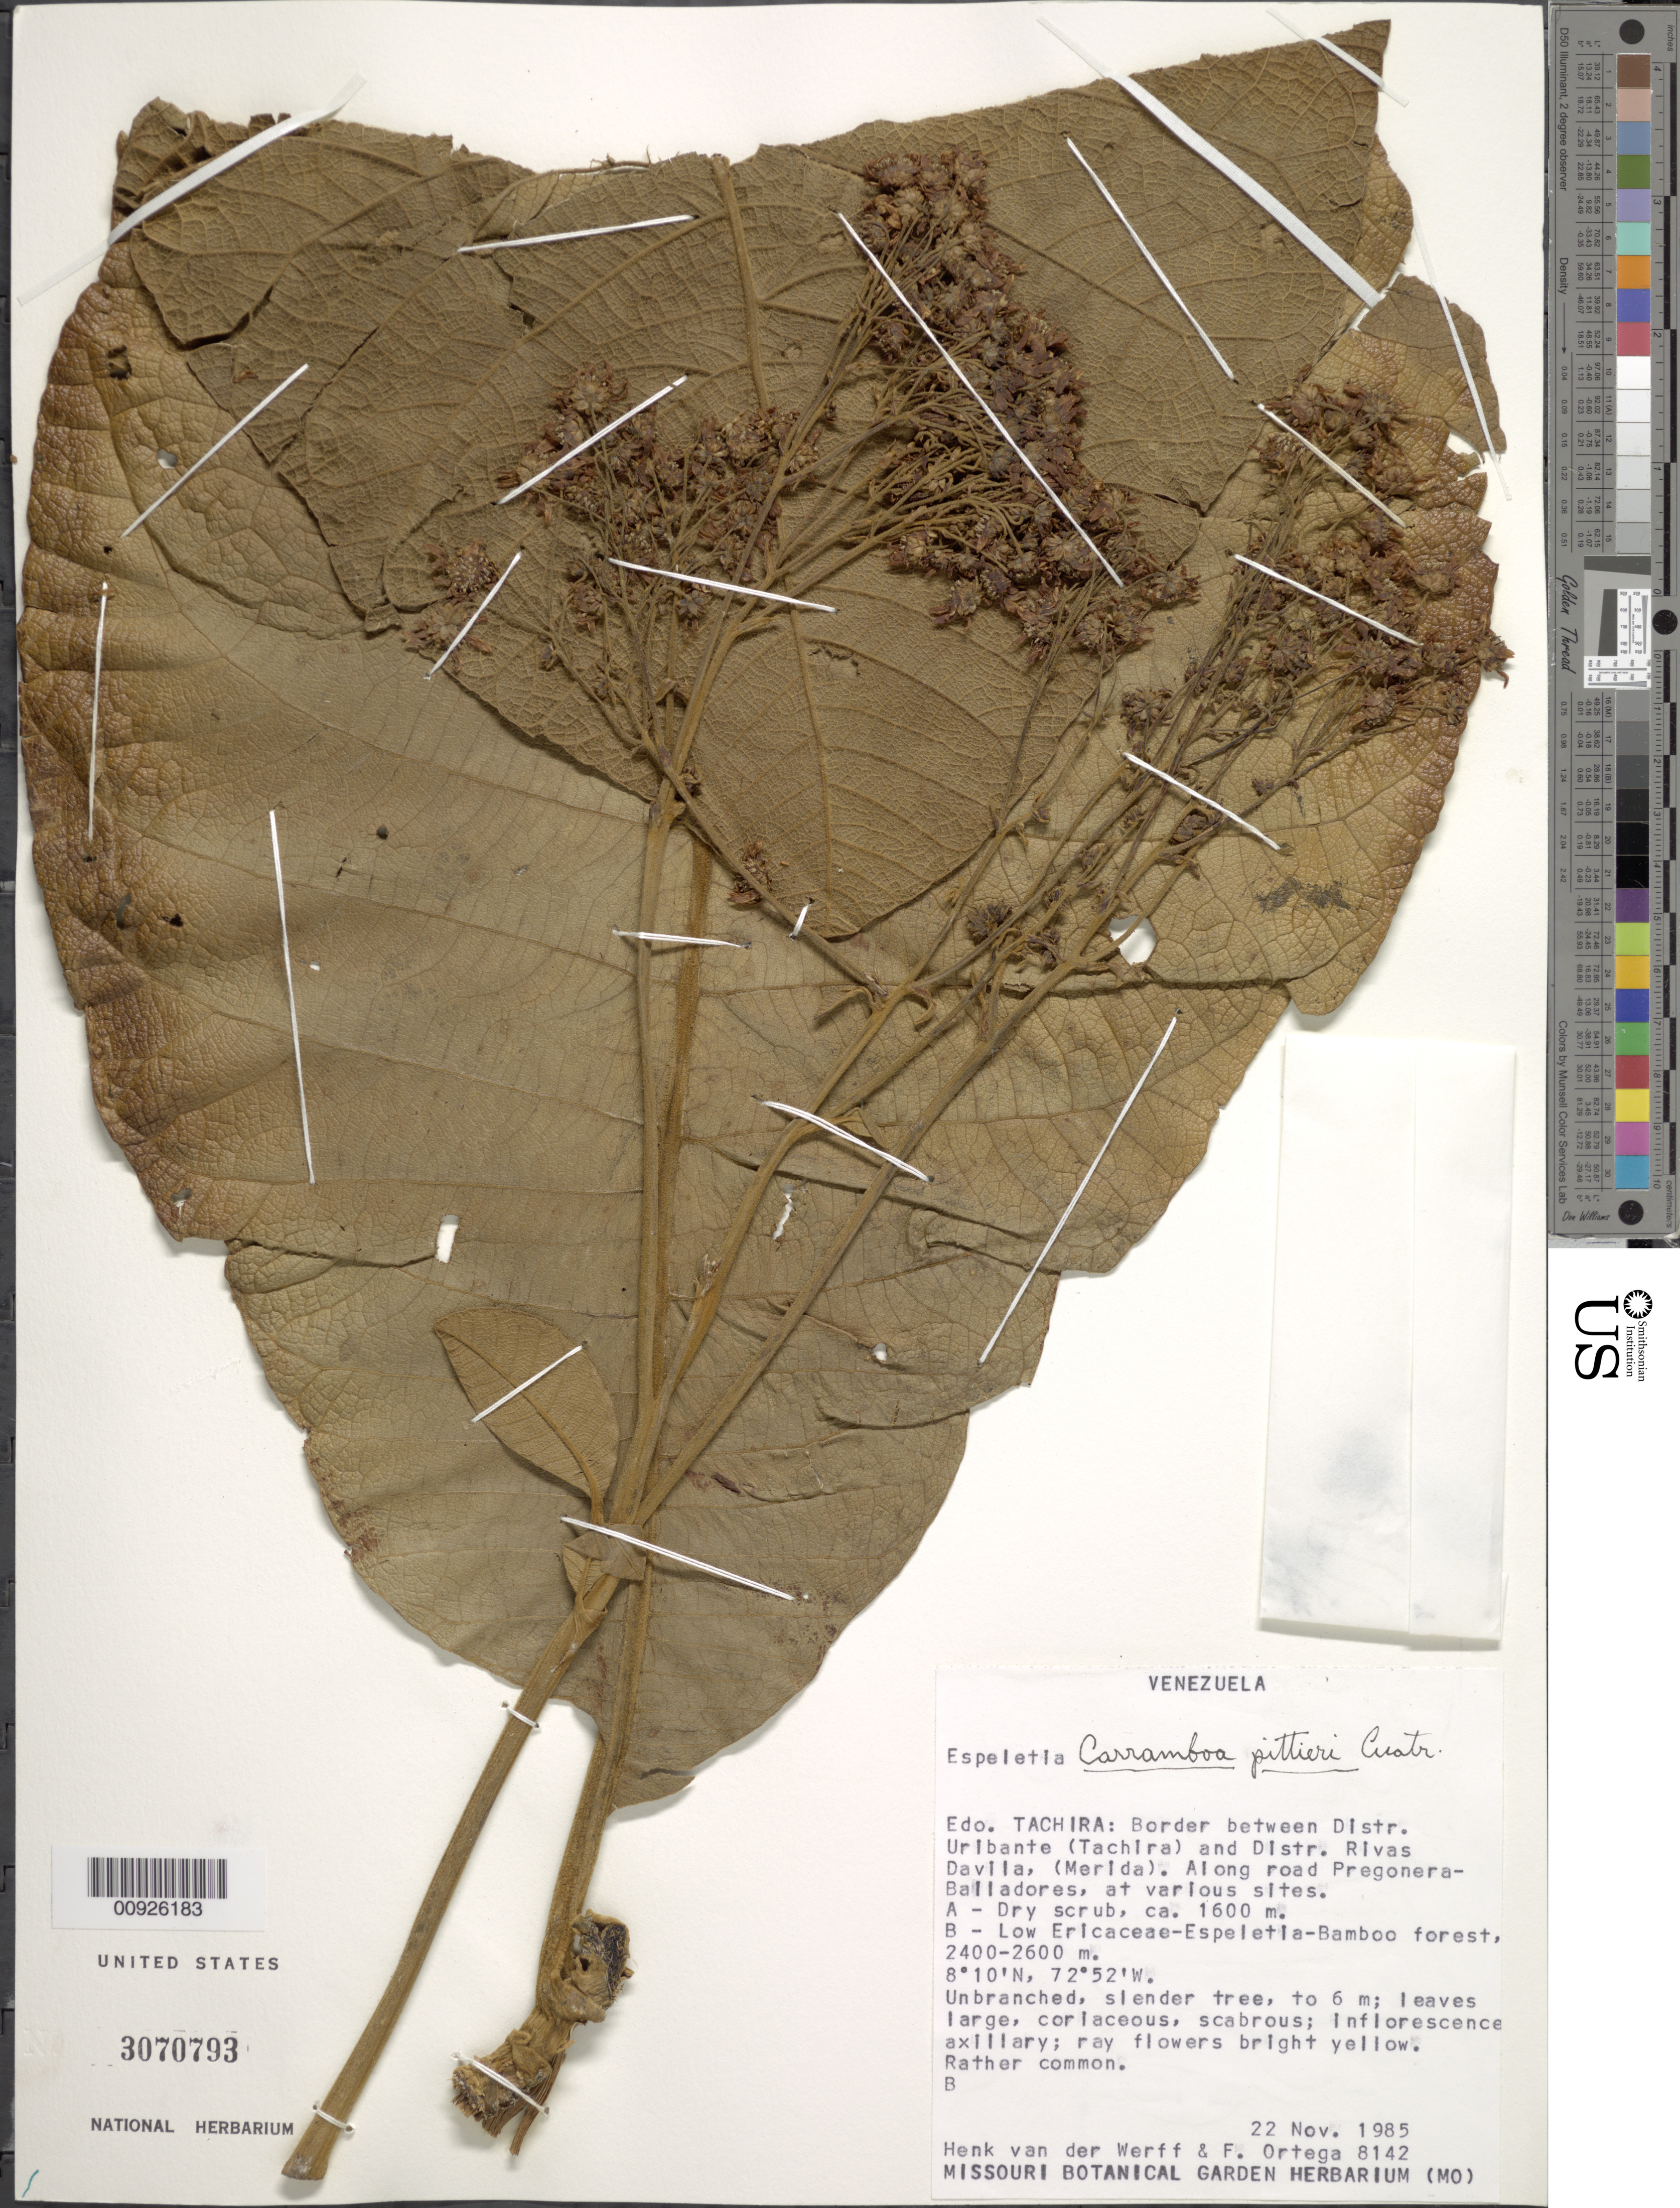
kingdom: Plantae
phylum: Tracheophyta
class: Magnoliopsida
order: Asterales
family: Asteraceae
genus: Carramboa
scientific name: Carramboa badilloi var. pittieri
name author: (Cuatrec.) Cuatrec.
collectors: H. van der Werff & F. J. Ortega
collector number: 8142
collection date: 1985-11-22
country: Venezuela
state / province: Tachira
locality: Border between Distr. Uribante (Tachira) and Distr. Rivas Davila, (Merida). Along road Pregonera-Balladores, at various sites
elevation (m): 2400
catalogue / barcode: US 3070793